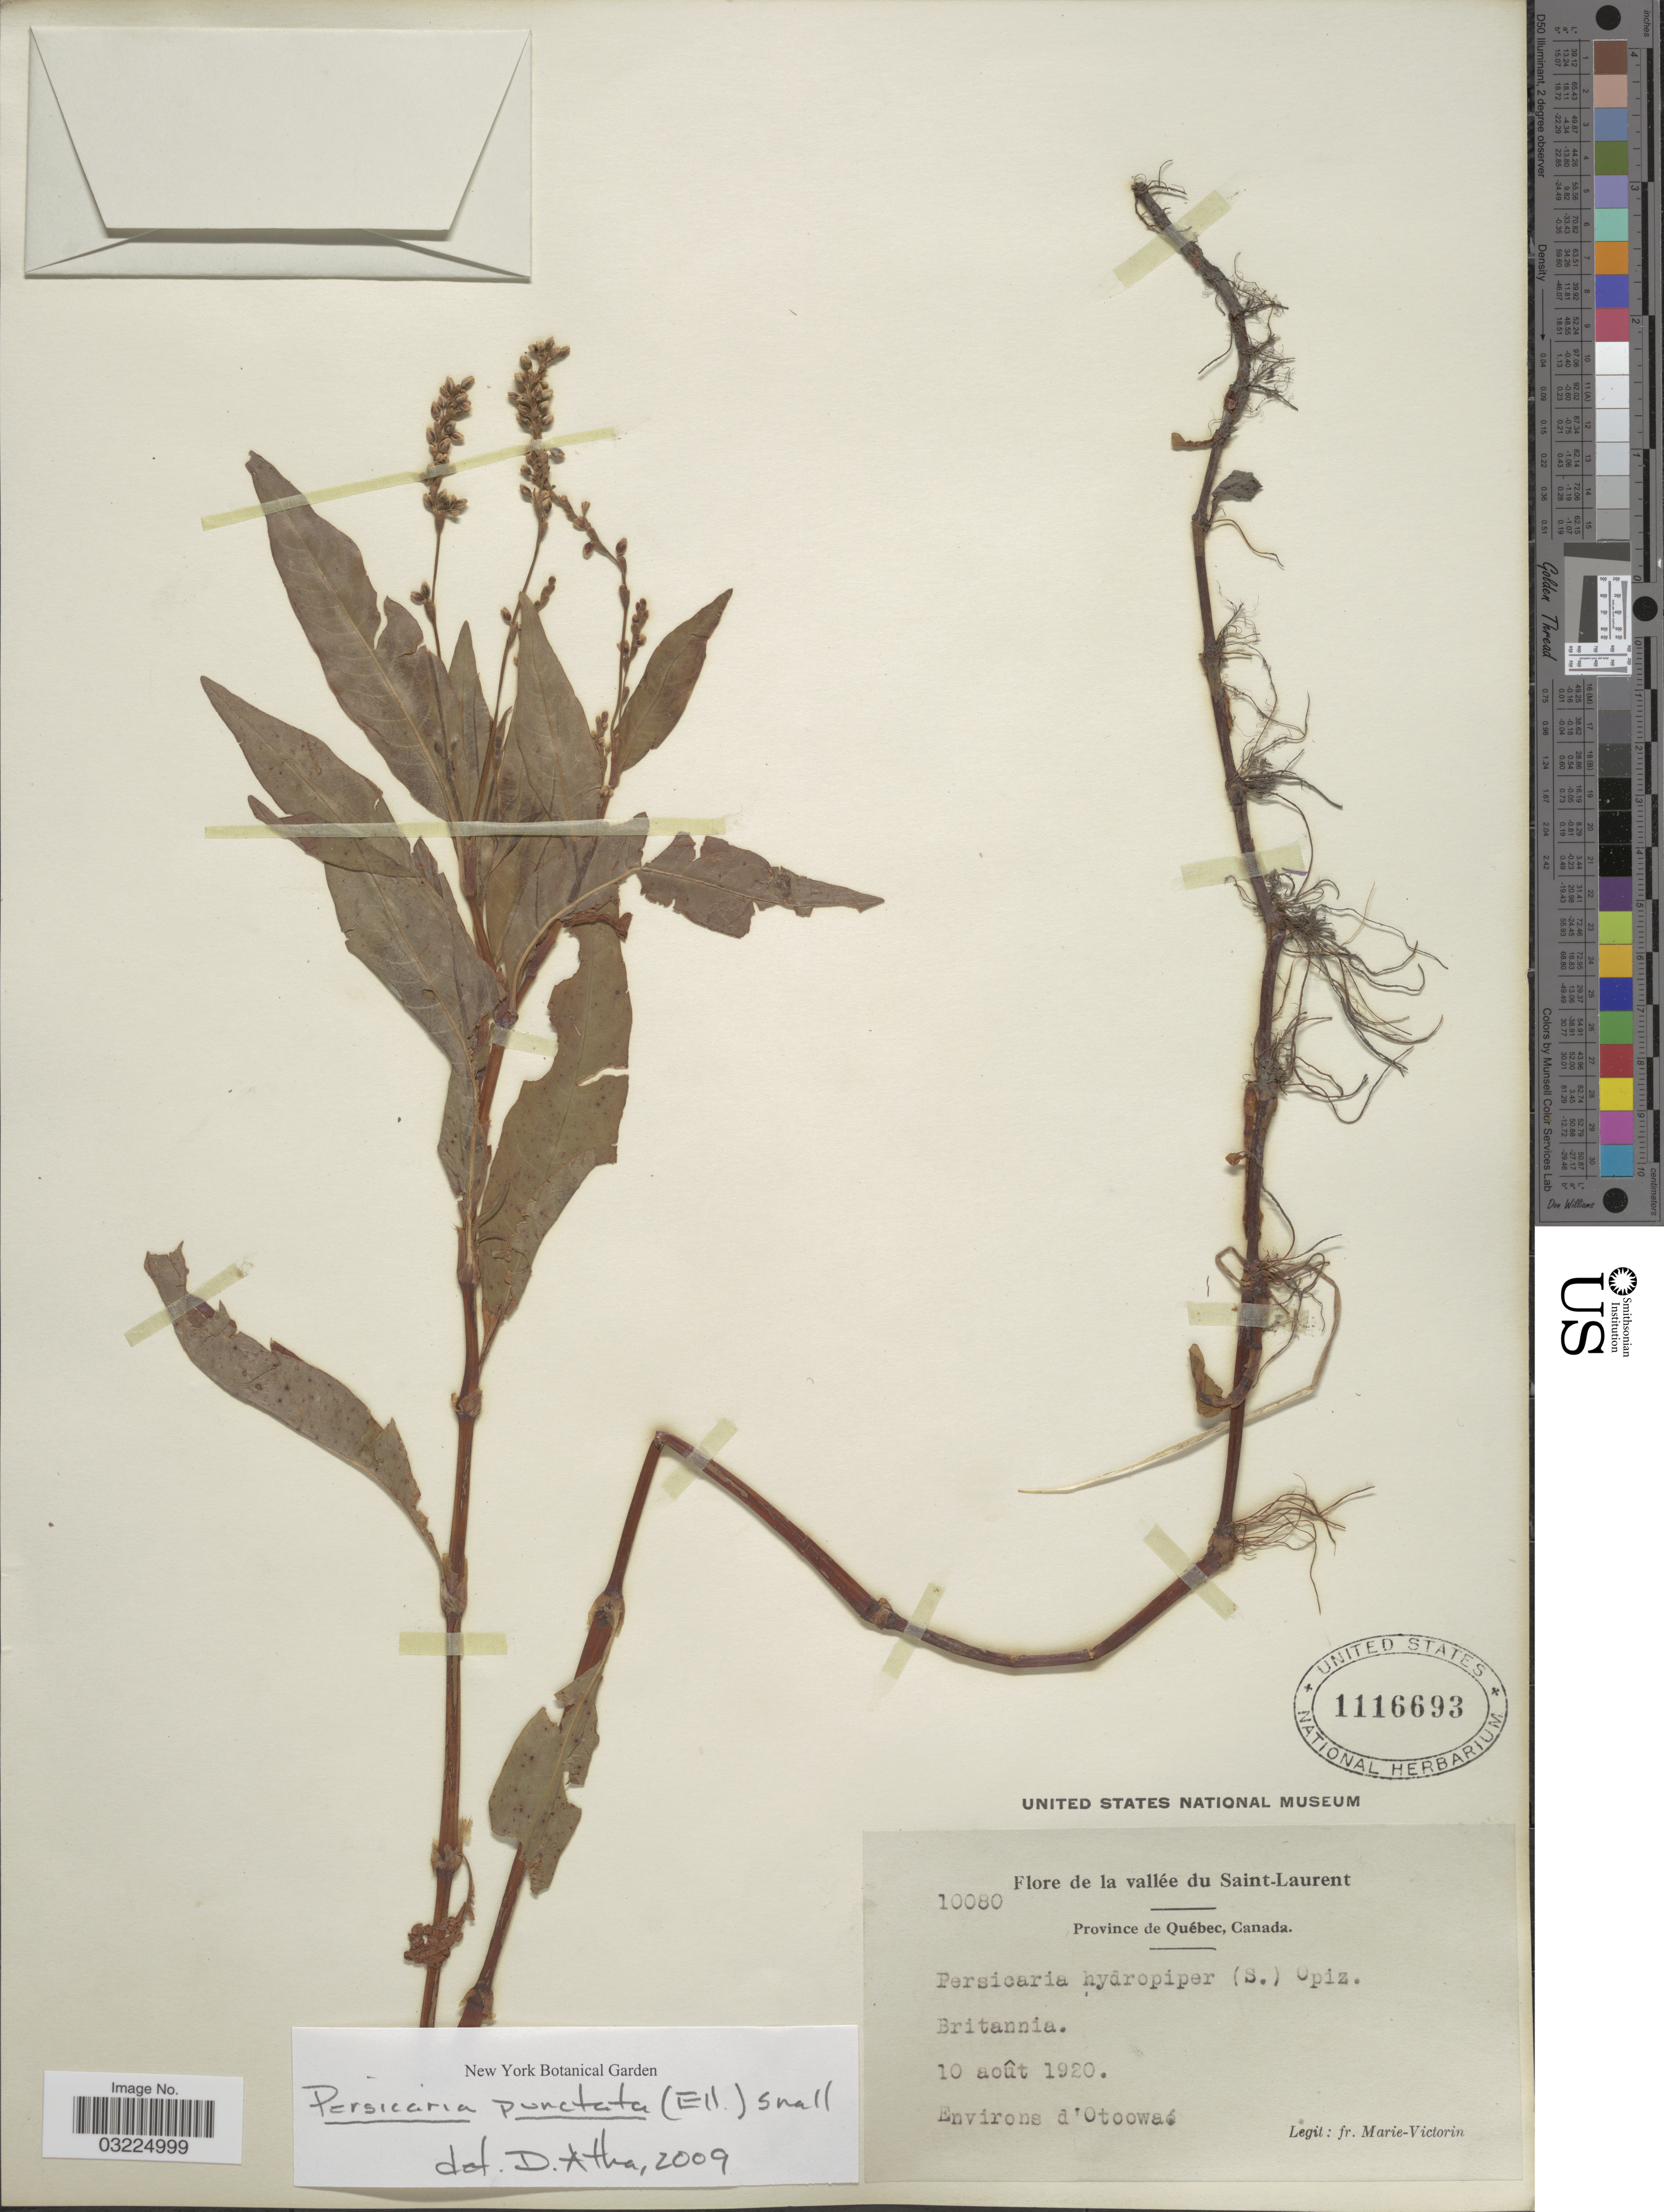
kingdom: Plantae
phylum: Tracheophyta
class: Magnoliopsida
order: Caryophyllales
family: Polygonaceae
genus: Persicaria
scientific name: Persicaria punctata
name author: (Elliott) Small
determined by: Atha, D. E.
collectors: F. Marie-Victorin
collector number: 10080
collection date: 1920-08-10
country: Canada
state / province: Quebec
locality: Vallée du Saint-Laurent. Britannia. Environs d'Ottoowa.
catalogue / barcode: US 1116693